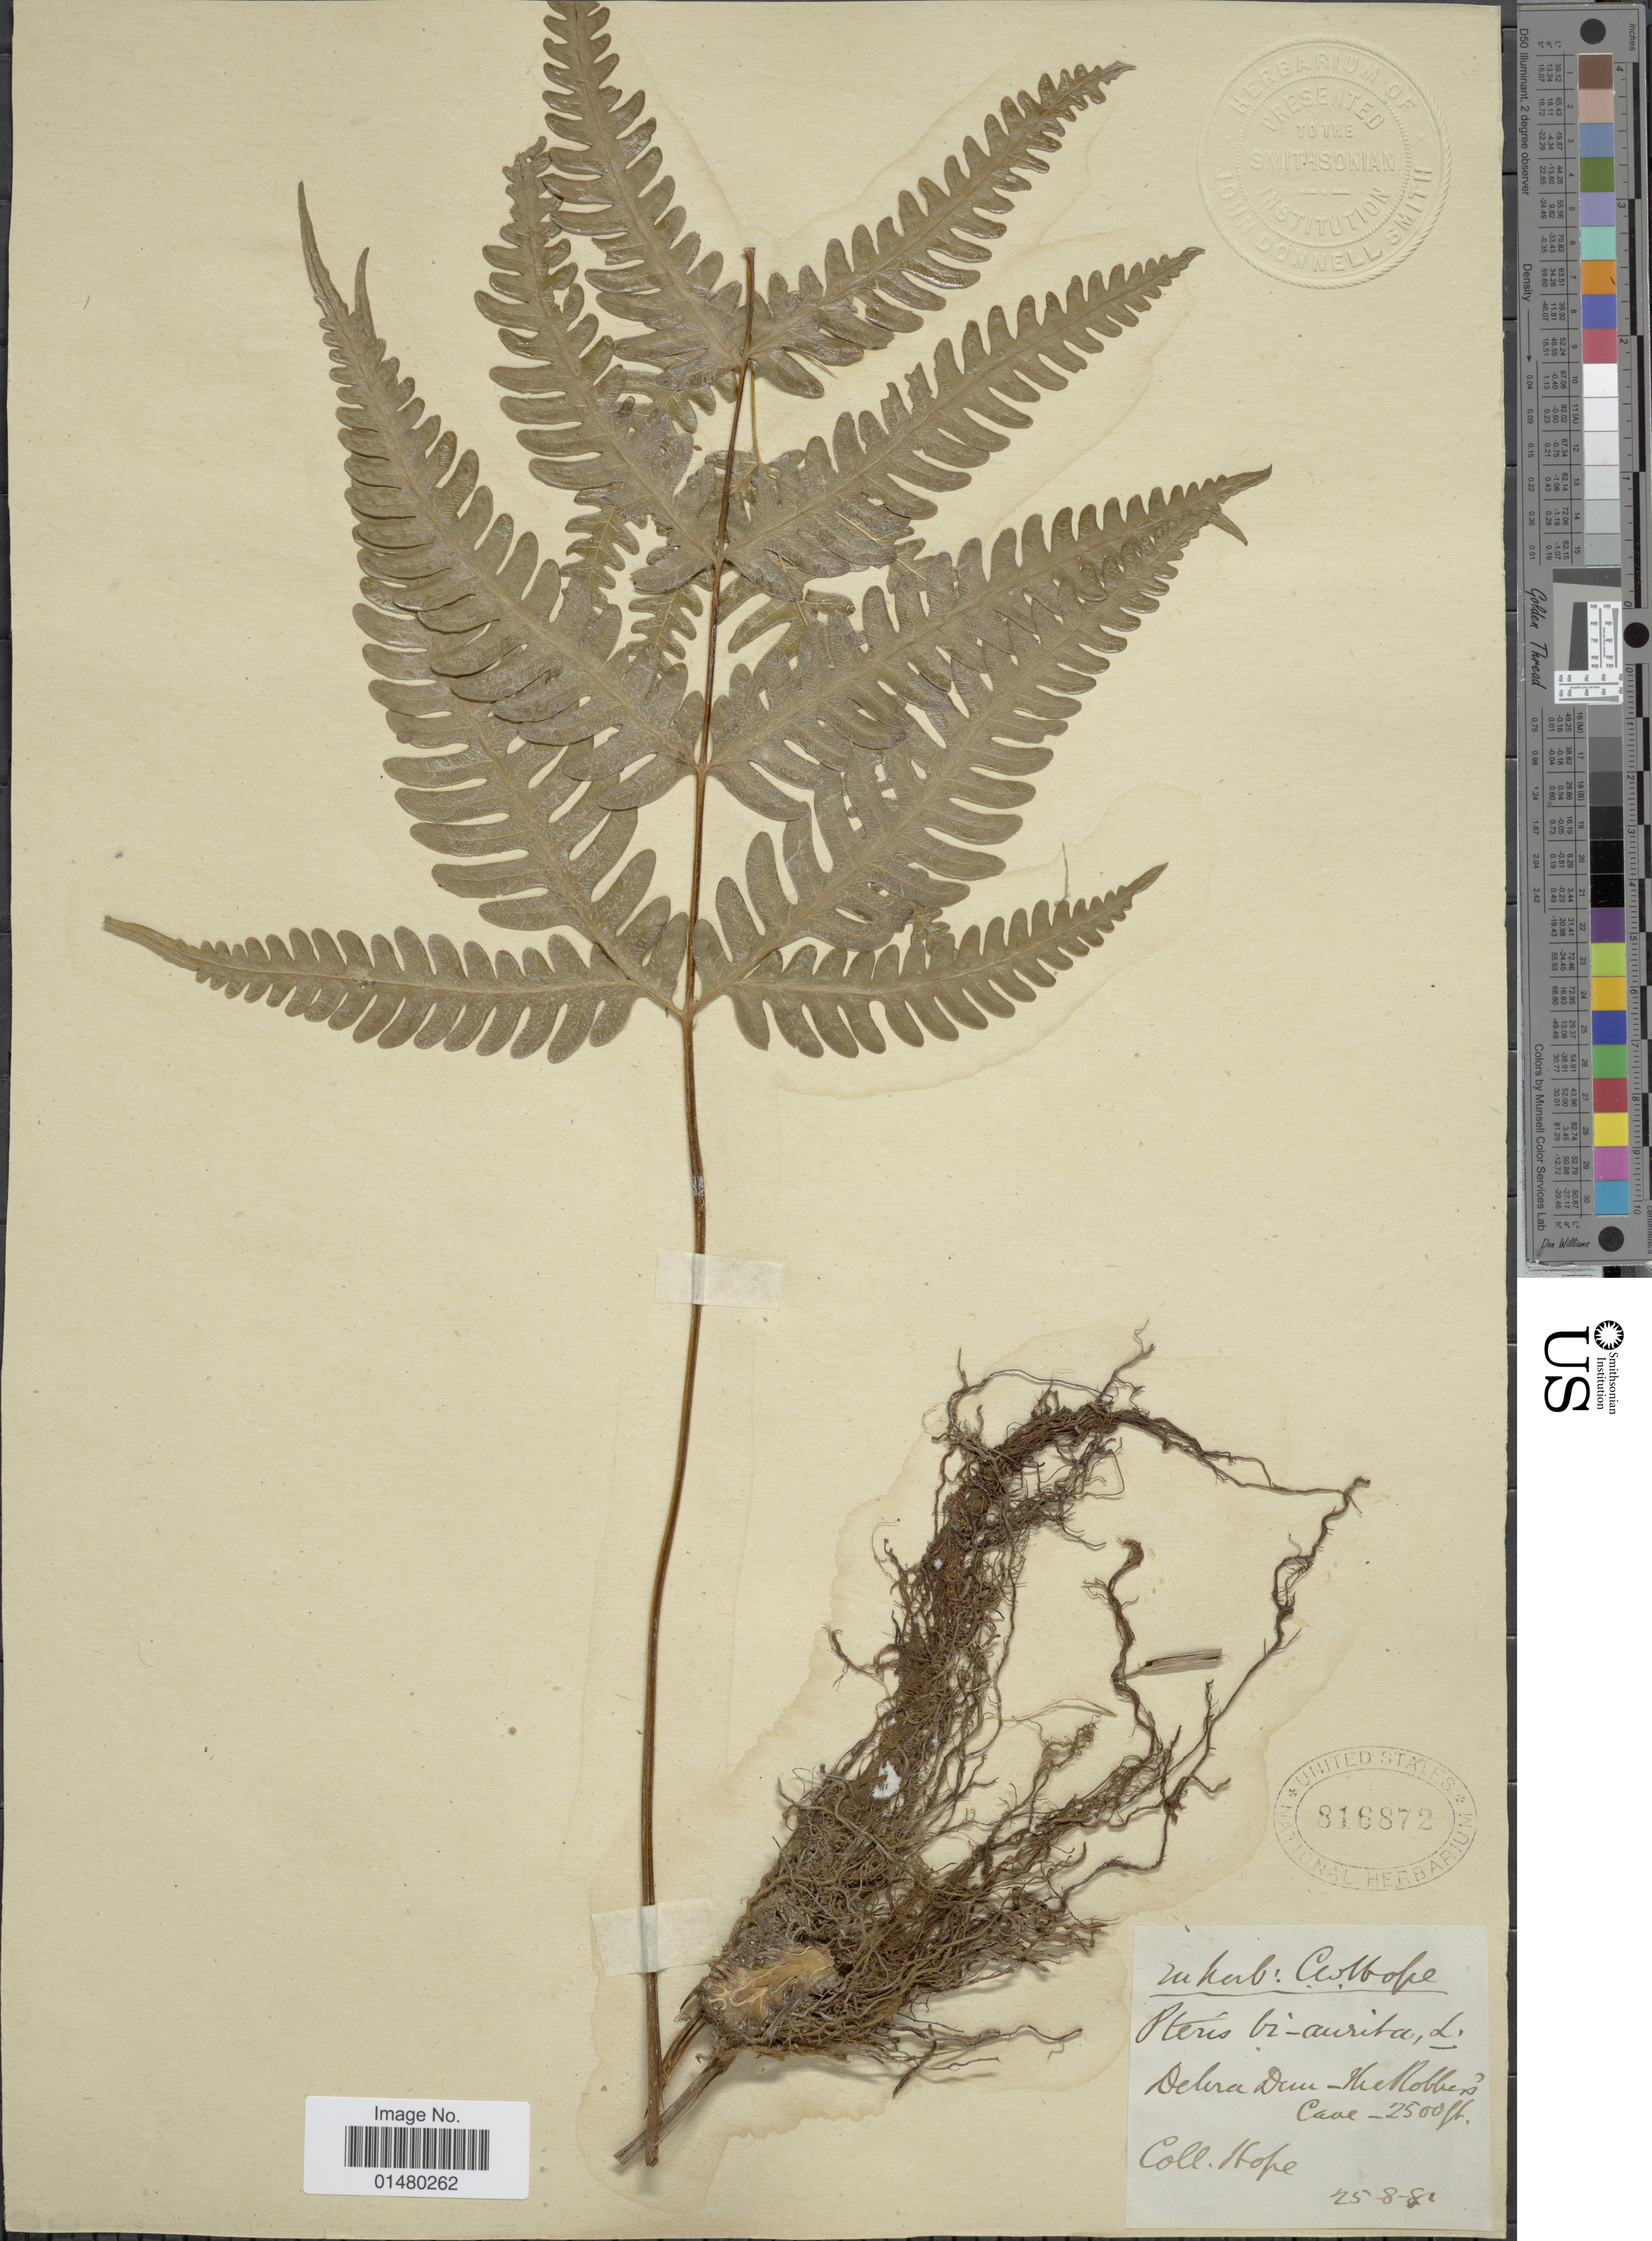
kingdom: Plantae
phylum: Tracheophyta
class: Polypodiopsida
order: Polypodiales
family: Pteridaceae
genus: Pteris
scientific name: Pteris biaurita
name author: L.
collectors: Hope, W.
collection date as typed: Transcribed d/m/y: 25/8/81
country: India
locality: Dehra Dun- [illegible text] Cave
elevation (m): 762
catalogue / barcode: US 816872